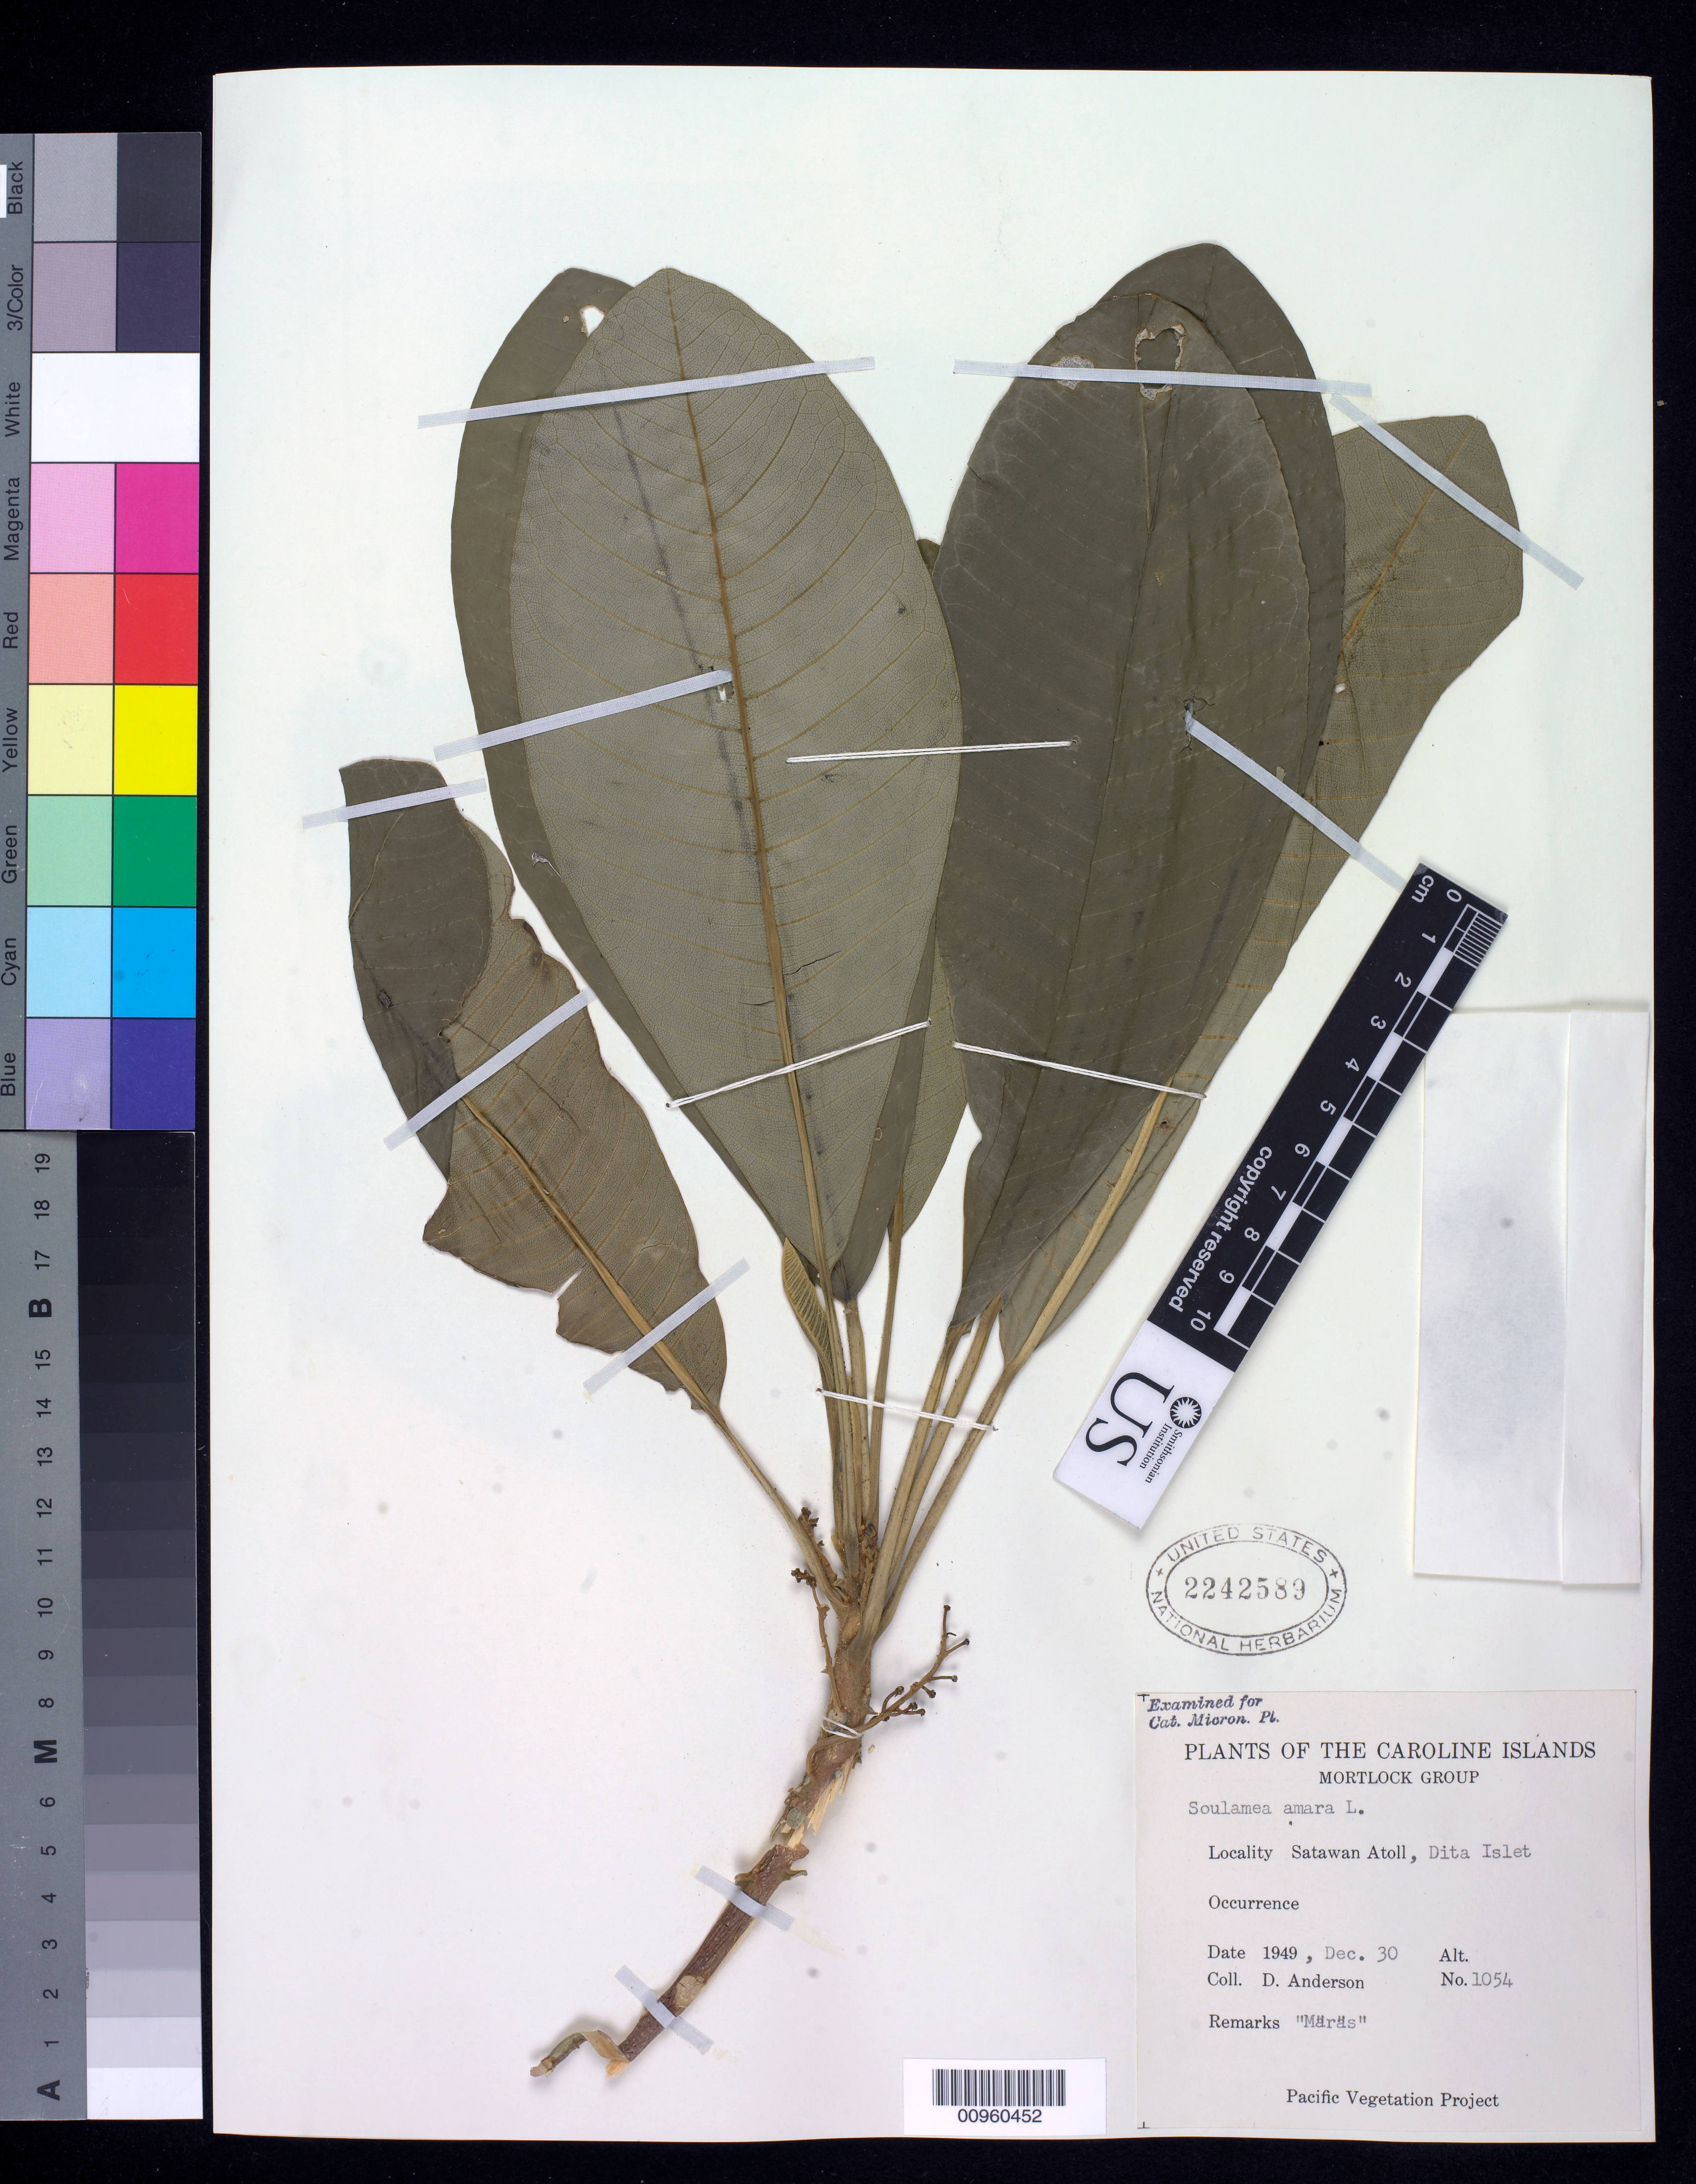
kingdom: Plantae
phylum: Tracheophyta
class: Magnoliopsida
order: Sapindales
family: Simaroubaceae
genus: Soulamea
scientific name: Soulamea amara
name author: Lam.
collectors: D. Anderson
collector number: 1054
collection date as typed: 30 Dec 1949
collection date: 1949-12-30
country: Micronesia, Federated States of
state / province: Truk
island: Satawan Atoll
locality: Caroline Islands, Dita Islet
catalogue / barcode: US 2242589